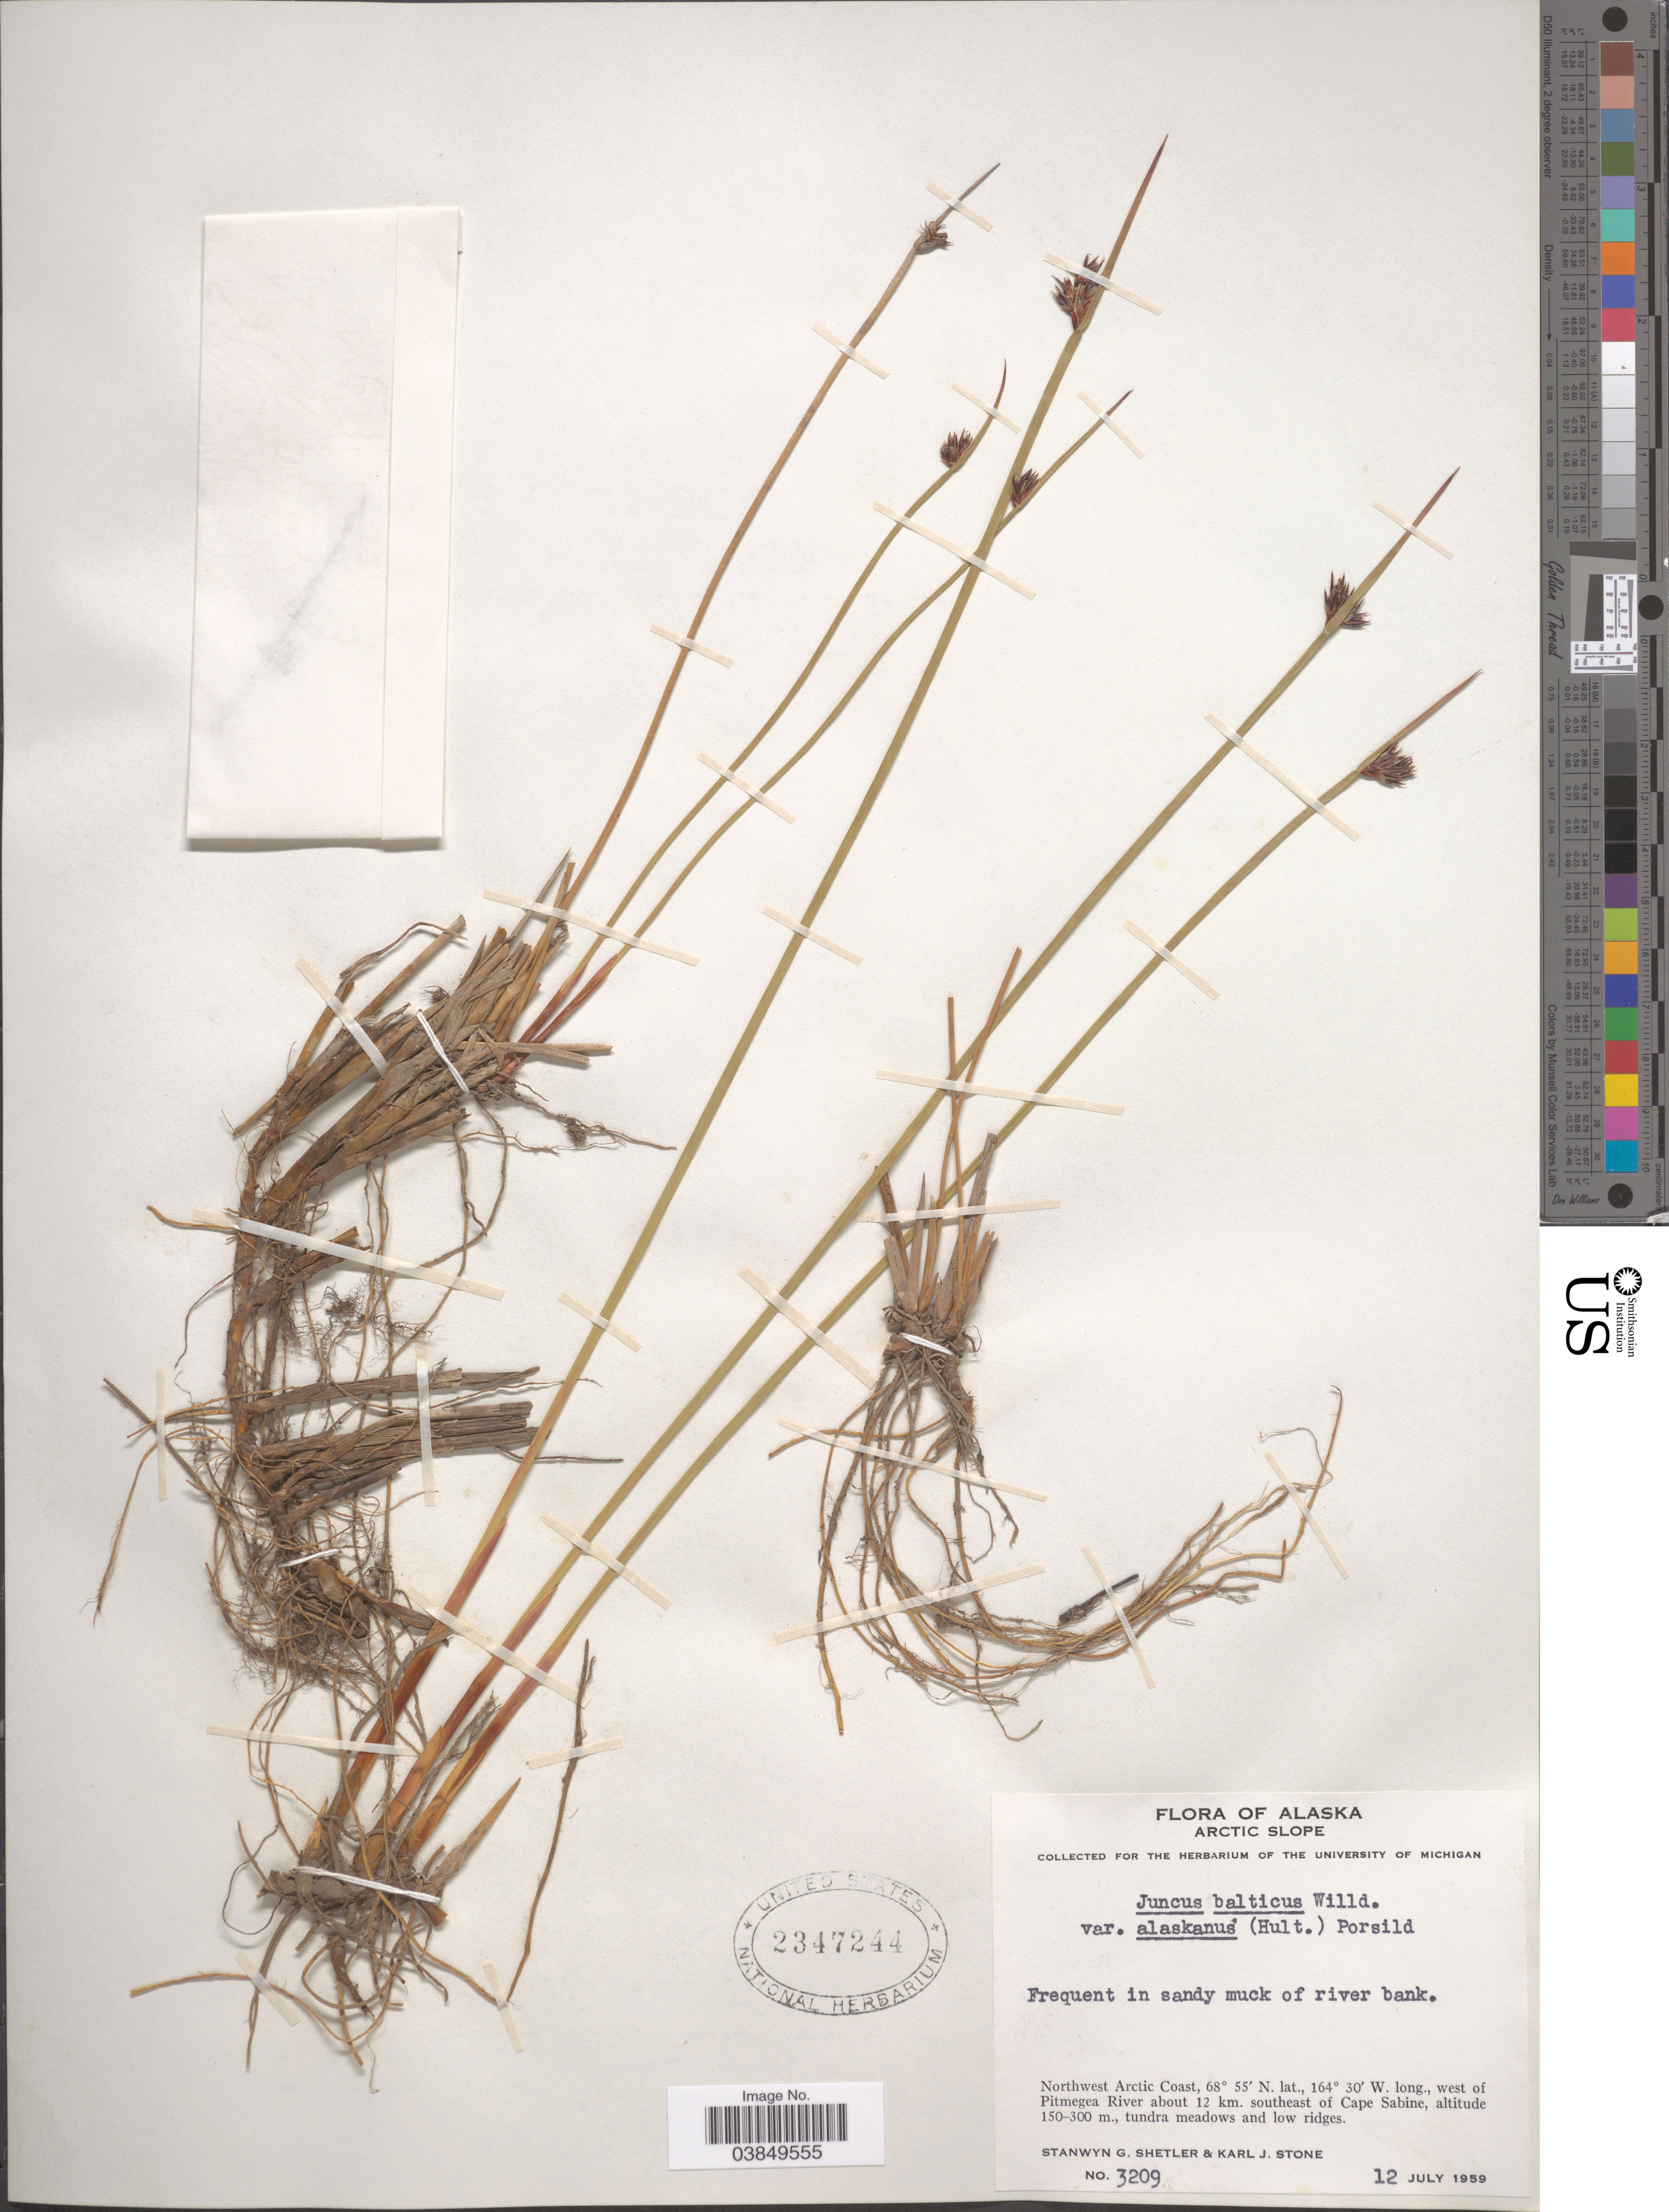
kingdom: Plantae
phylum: Tracheophyta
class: Liliopsida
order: Poales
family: Juncaceae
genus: Juncus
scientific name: Juncus balticus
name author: Willd.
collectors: S. Shetler & K. J. Stone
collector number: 3209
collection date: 1959-07-12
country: United States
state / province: Alaska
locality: Arctic Slope. Northwest Arctic Coast, west of Pitmegea River about 12 km. southeast of Cape Sabine.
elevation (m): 150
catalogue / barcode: US 2347244